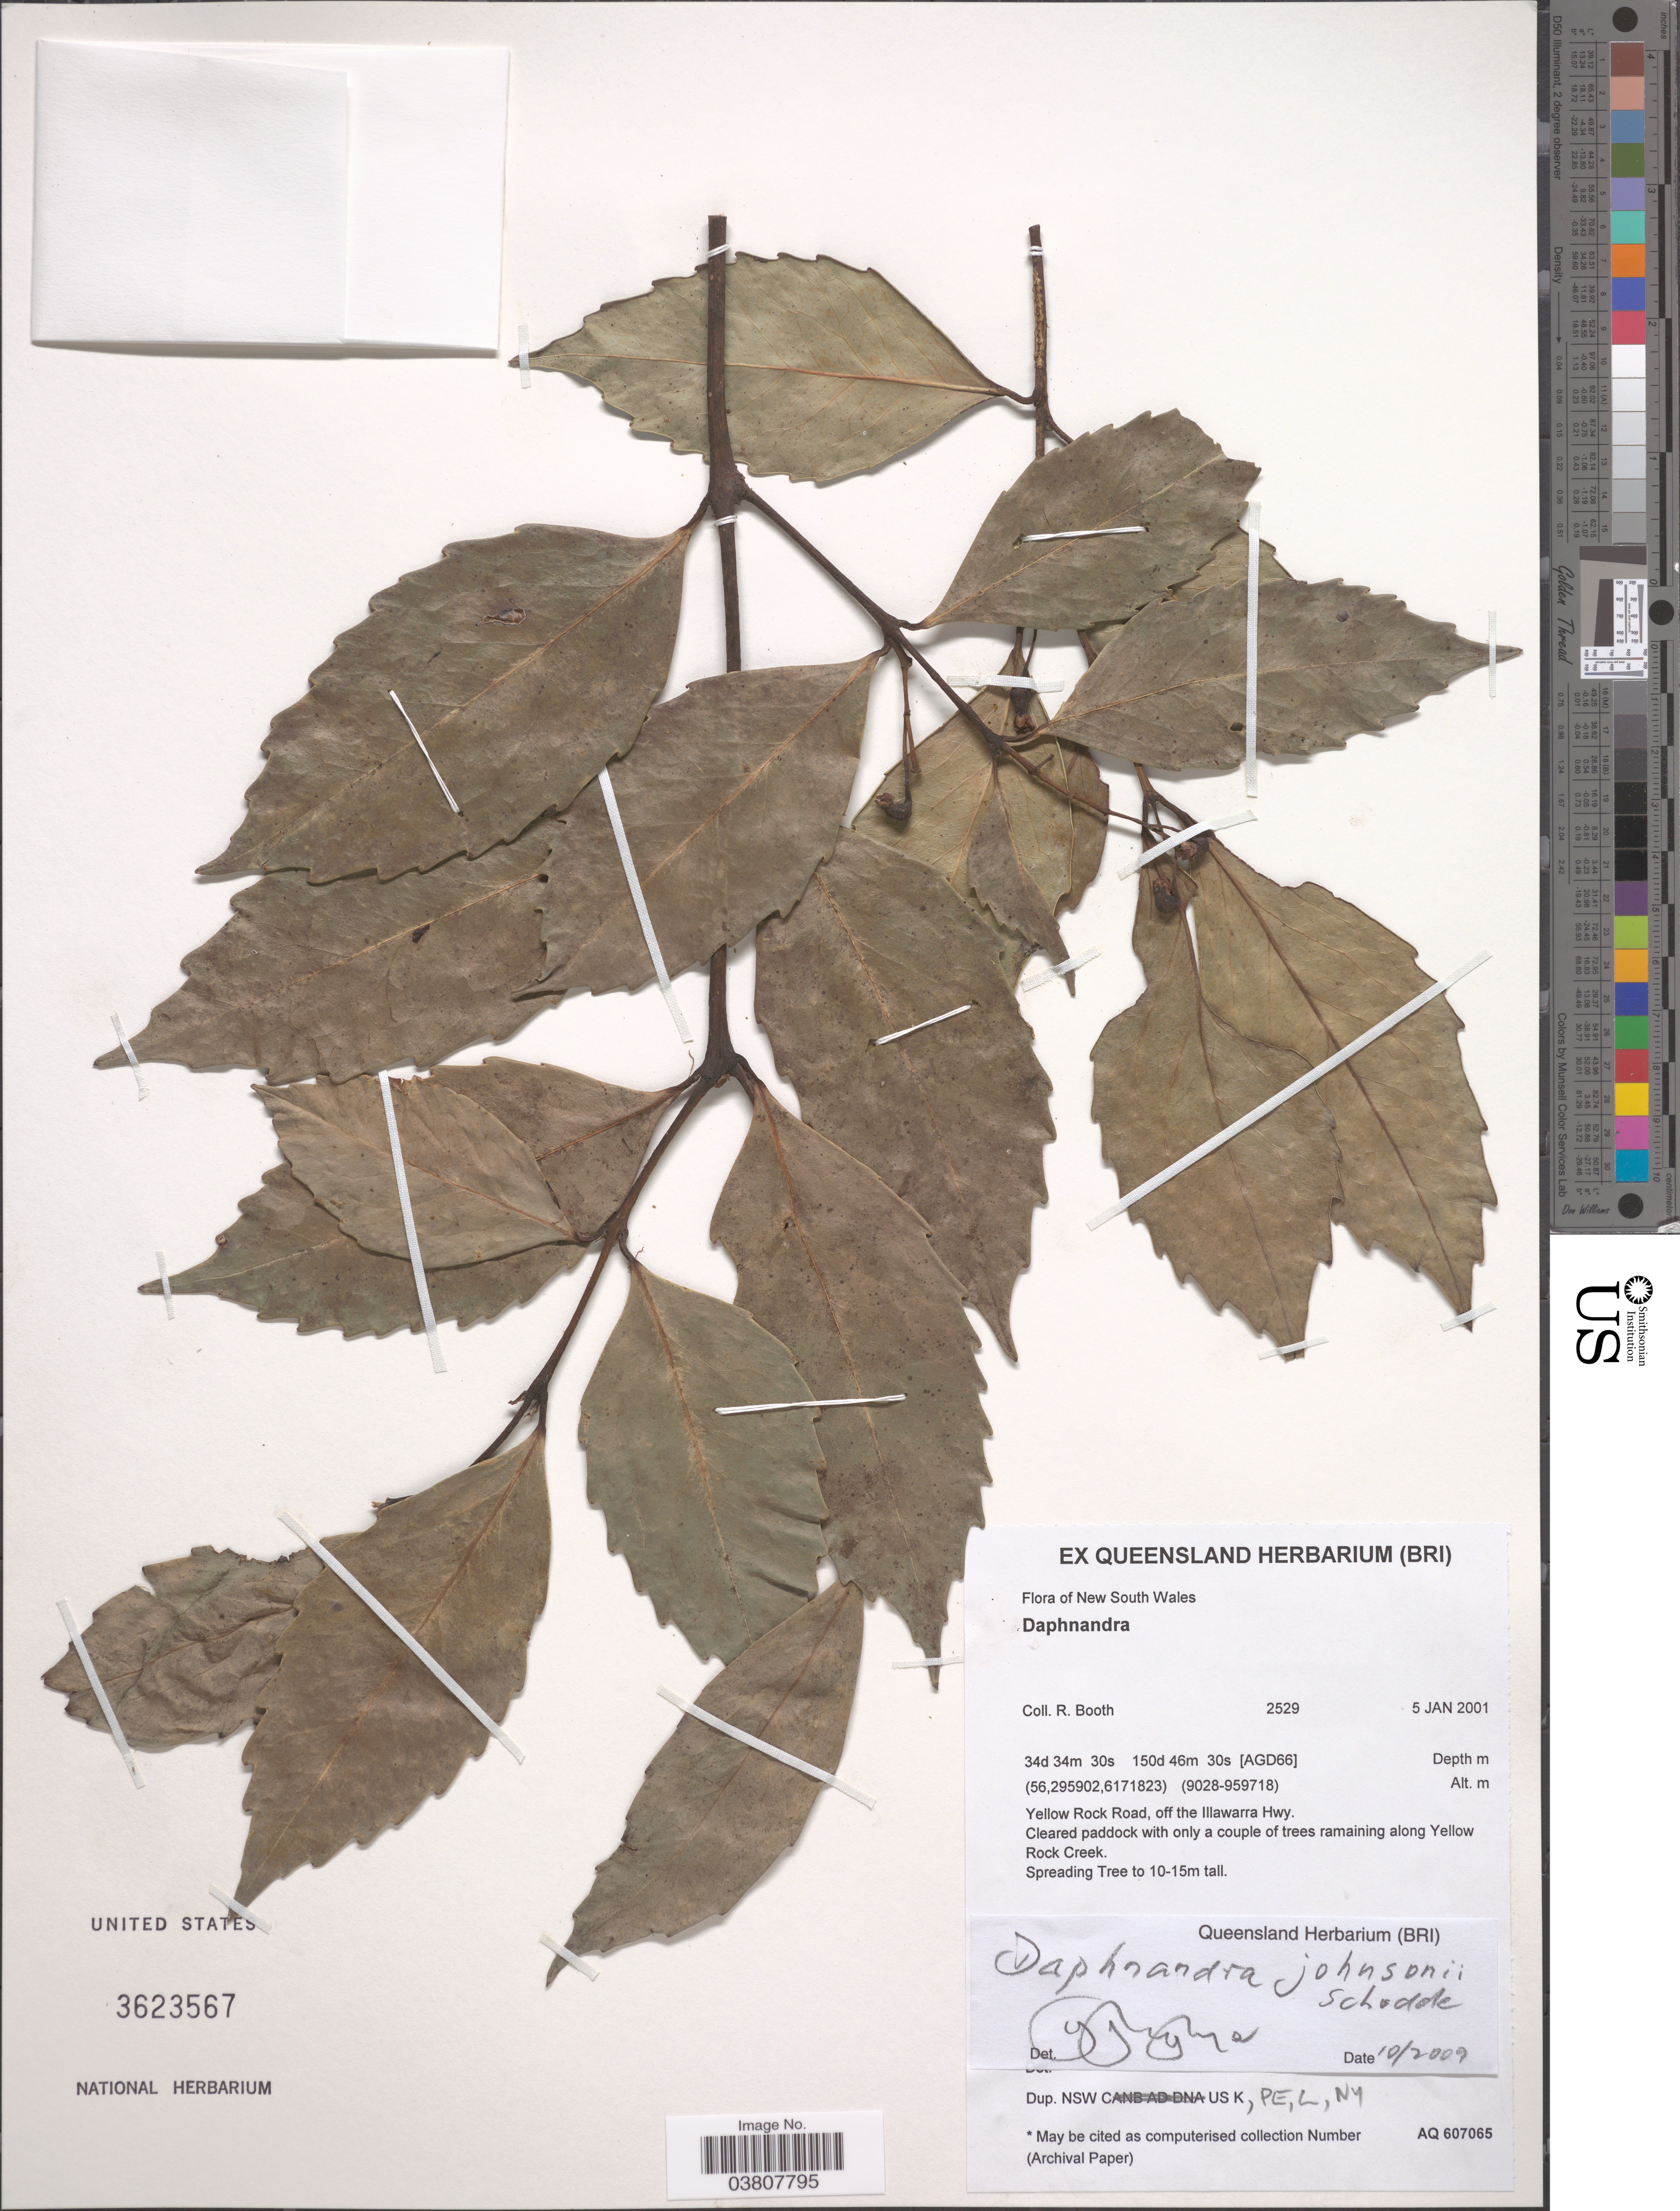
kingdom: Plantae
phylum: Tracheophyta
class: Magnoliopsida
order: Laurales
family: Atherospermataceae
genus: Daphnandra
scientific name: Daphnandra johnsonii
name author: Schodde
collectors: R. Booth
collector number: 2529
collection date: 2001-01-05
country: Australia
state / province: New South Wales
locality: Yellow Rock Road, off the Illawarra Hwy. Along Yellow Rock Creek.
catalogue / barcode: US 3623567